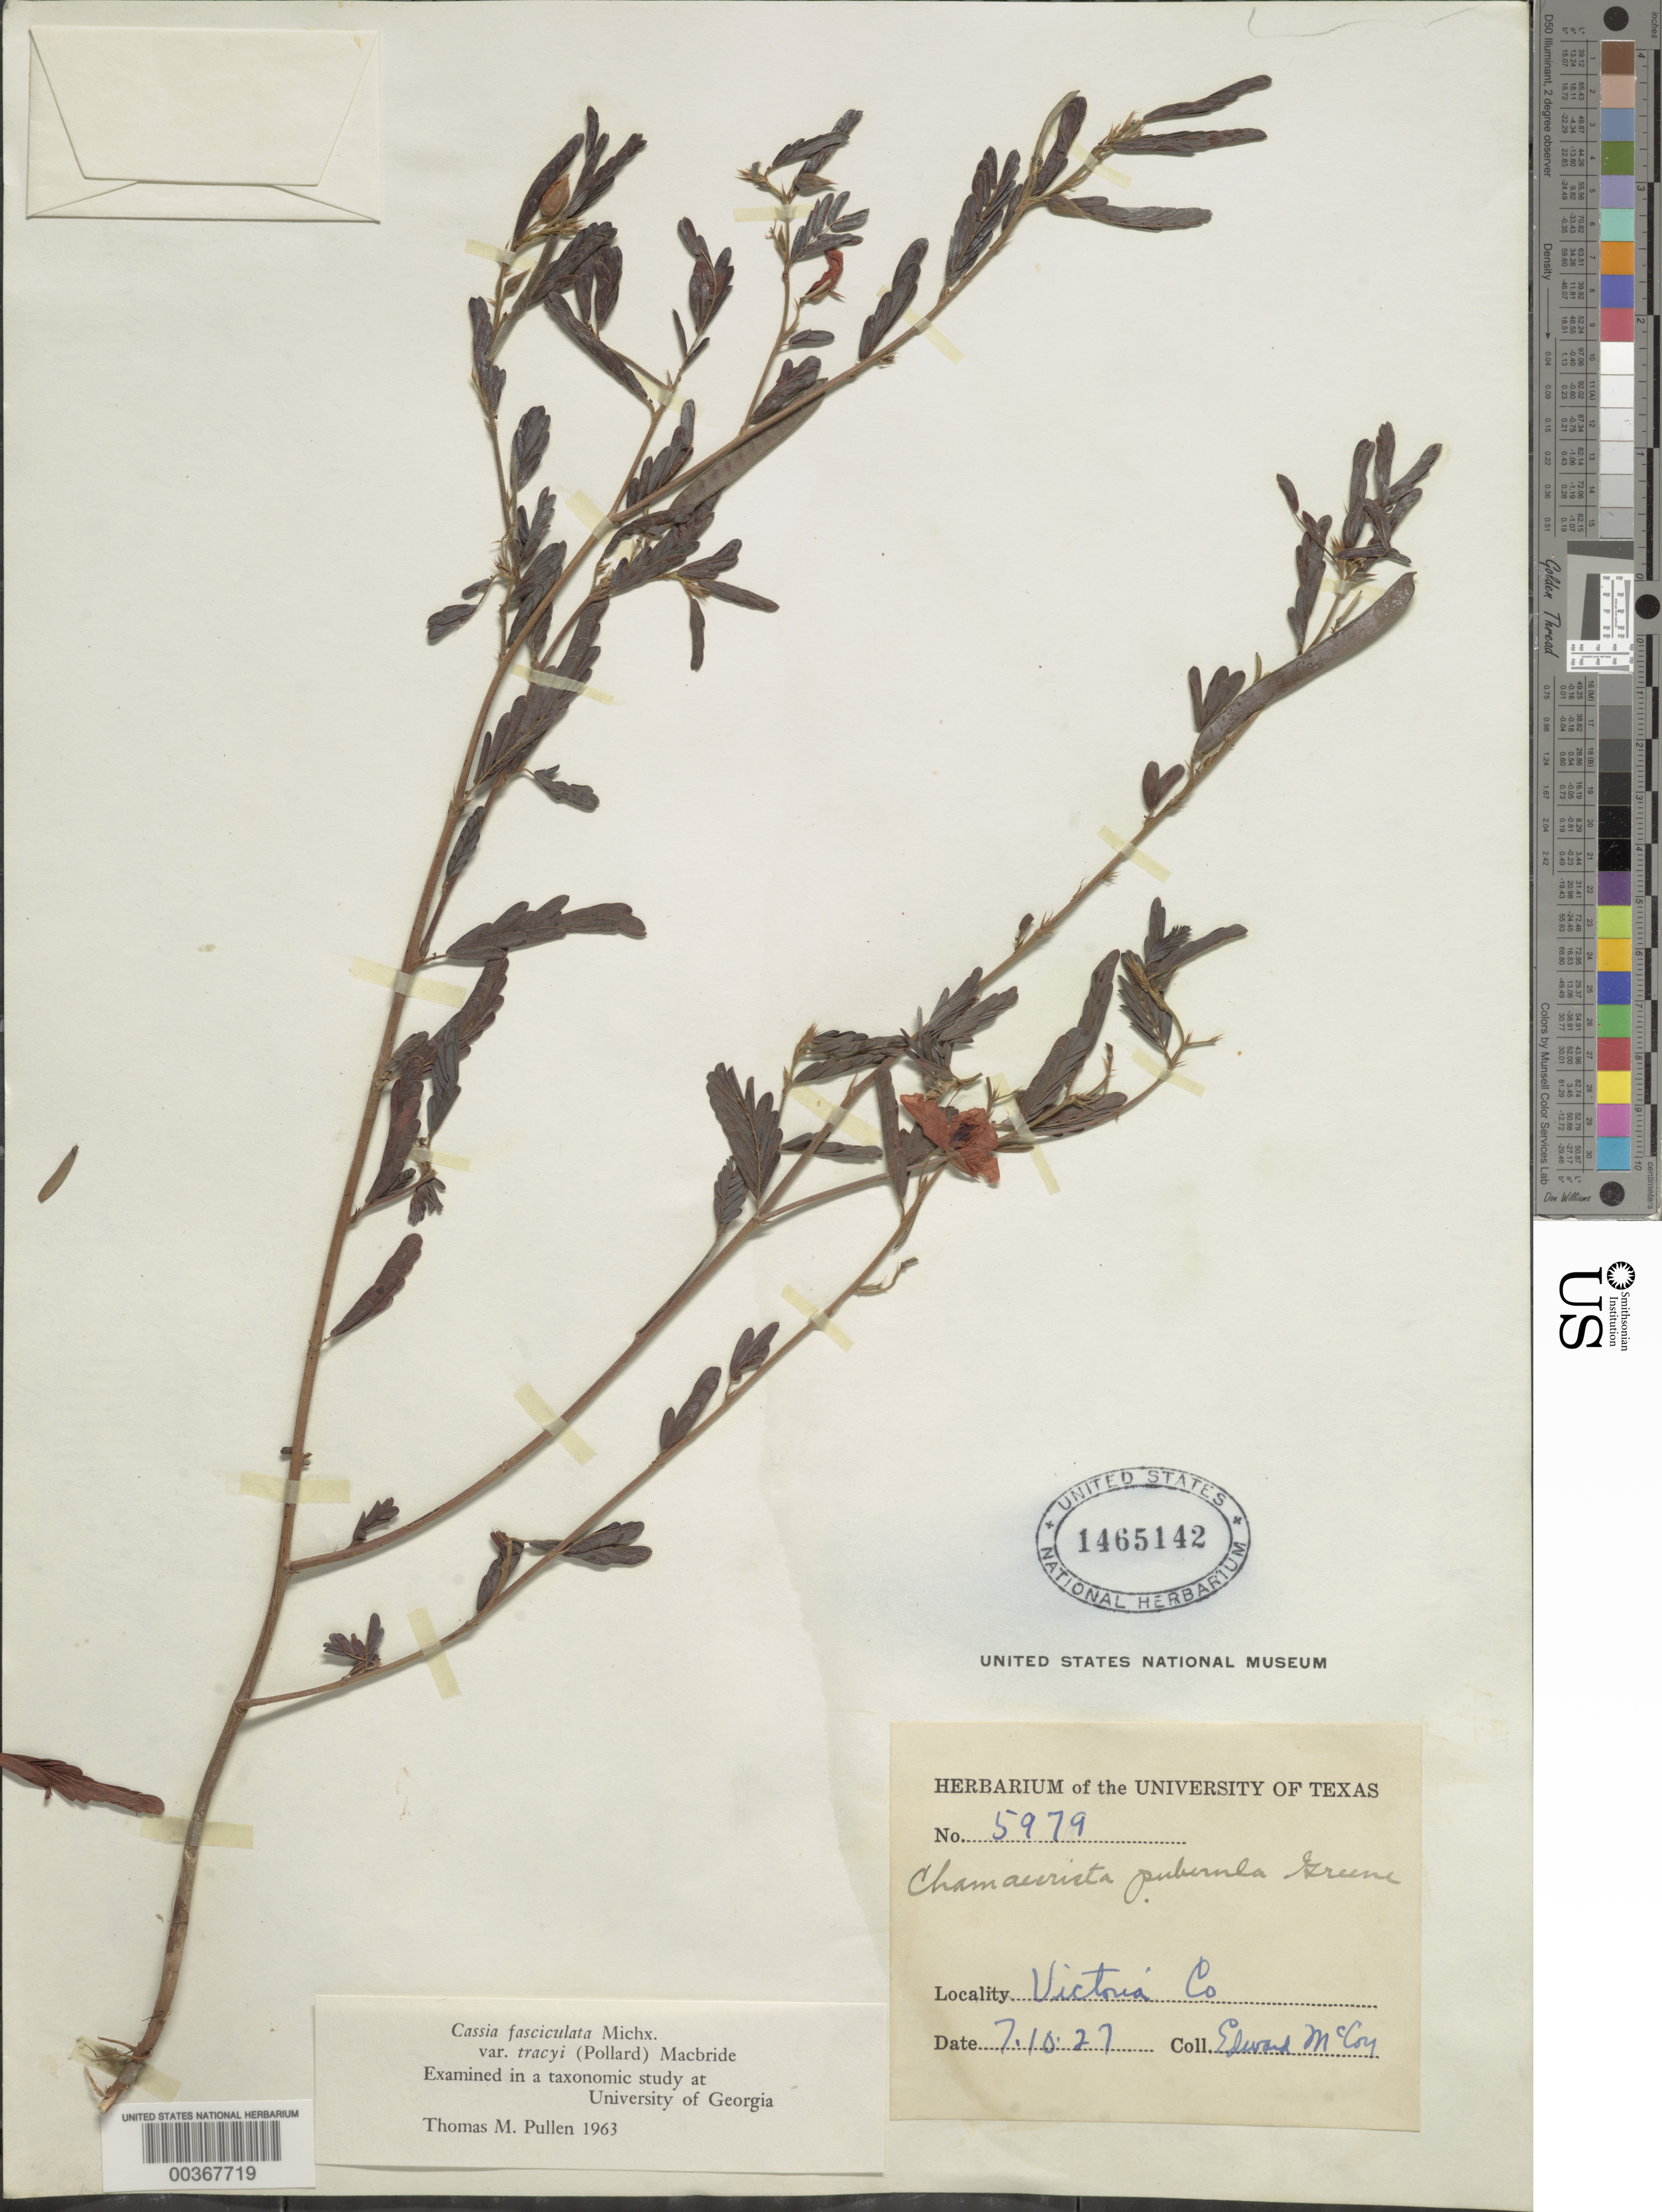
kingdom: Plantae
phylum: Tracheophyta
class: Magnoliopsida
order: Fabales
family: Fabaceae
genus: Chamaecrista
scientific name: Chamaecrista fasciculata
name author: (Michx.) Greene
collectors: E. McCoy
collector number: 5979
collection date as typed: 07 Oct 1927 or 10 Jul 1927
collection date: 1927-07-10 or 1927-10-07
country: United States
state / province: Texas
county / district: Victoria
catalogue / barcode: US 1465142